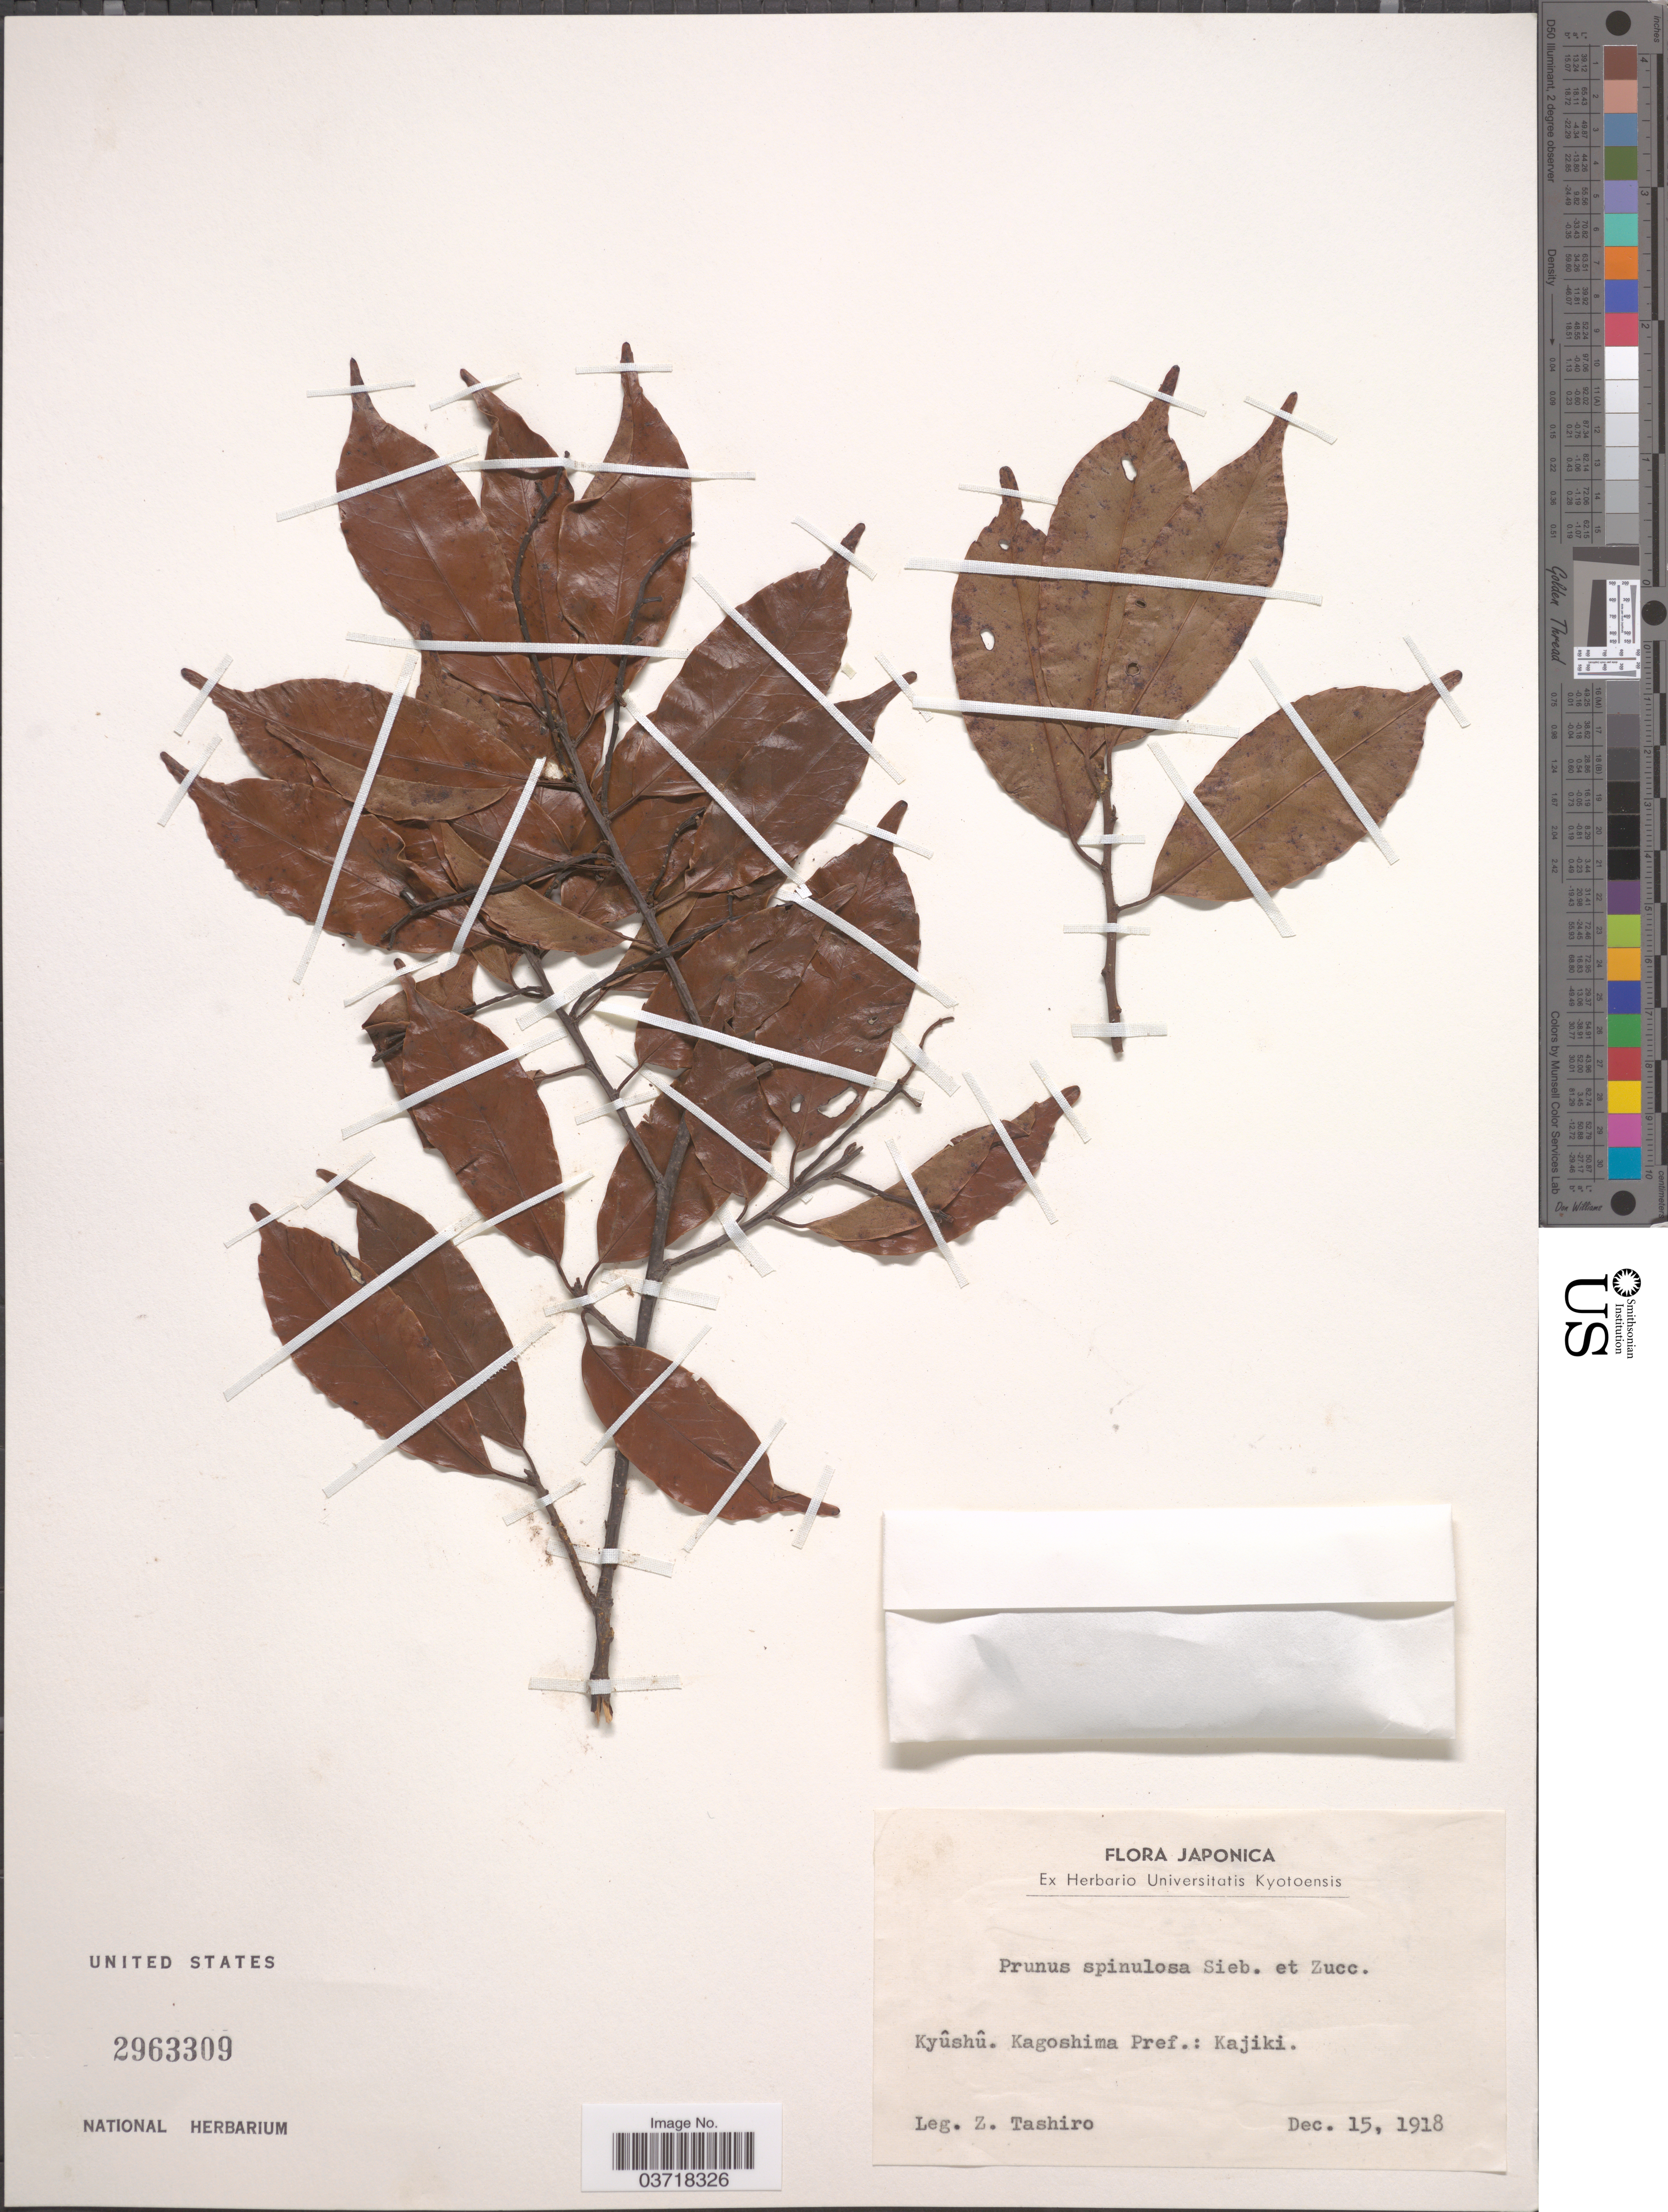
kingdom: Plantae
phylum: Tracheophyta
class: Magnoliopsida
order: Rosales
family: Rosaceae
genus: Prunus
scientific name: Prunus spinulosa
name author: Siebold & Zucc.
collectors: Z. Tashiro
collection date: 1918-12-15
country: Japan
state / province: Kagosima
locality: Kyûshû. Kagoshima Pref.: Kajiki.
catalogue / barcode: US 2963309